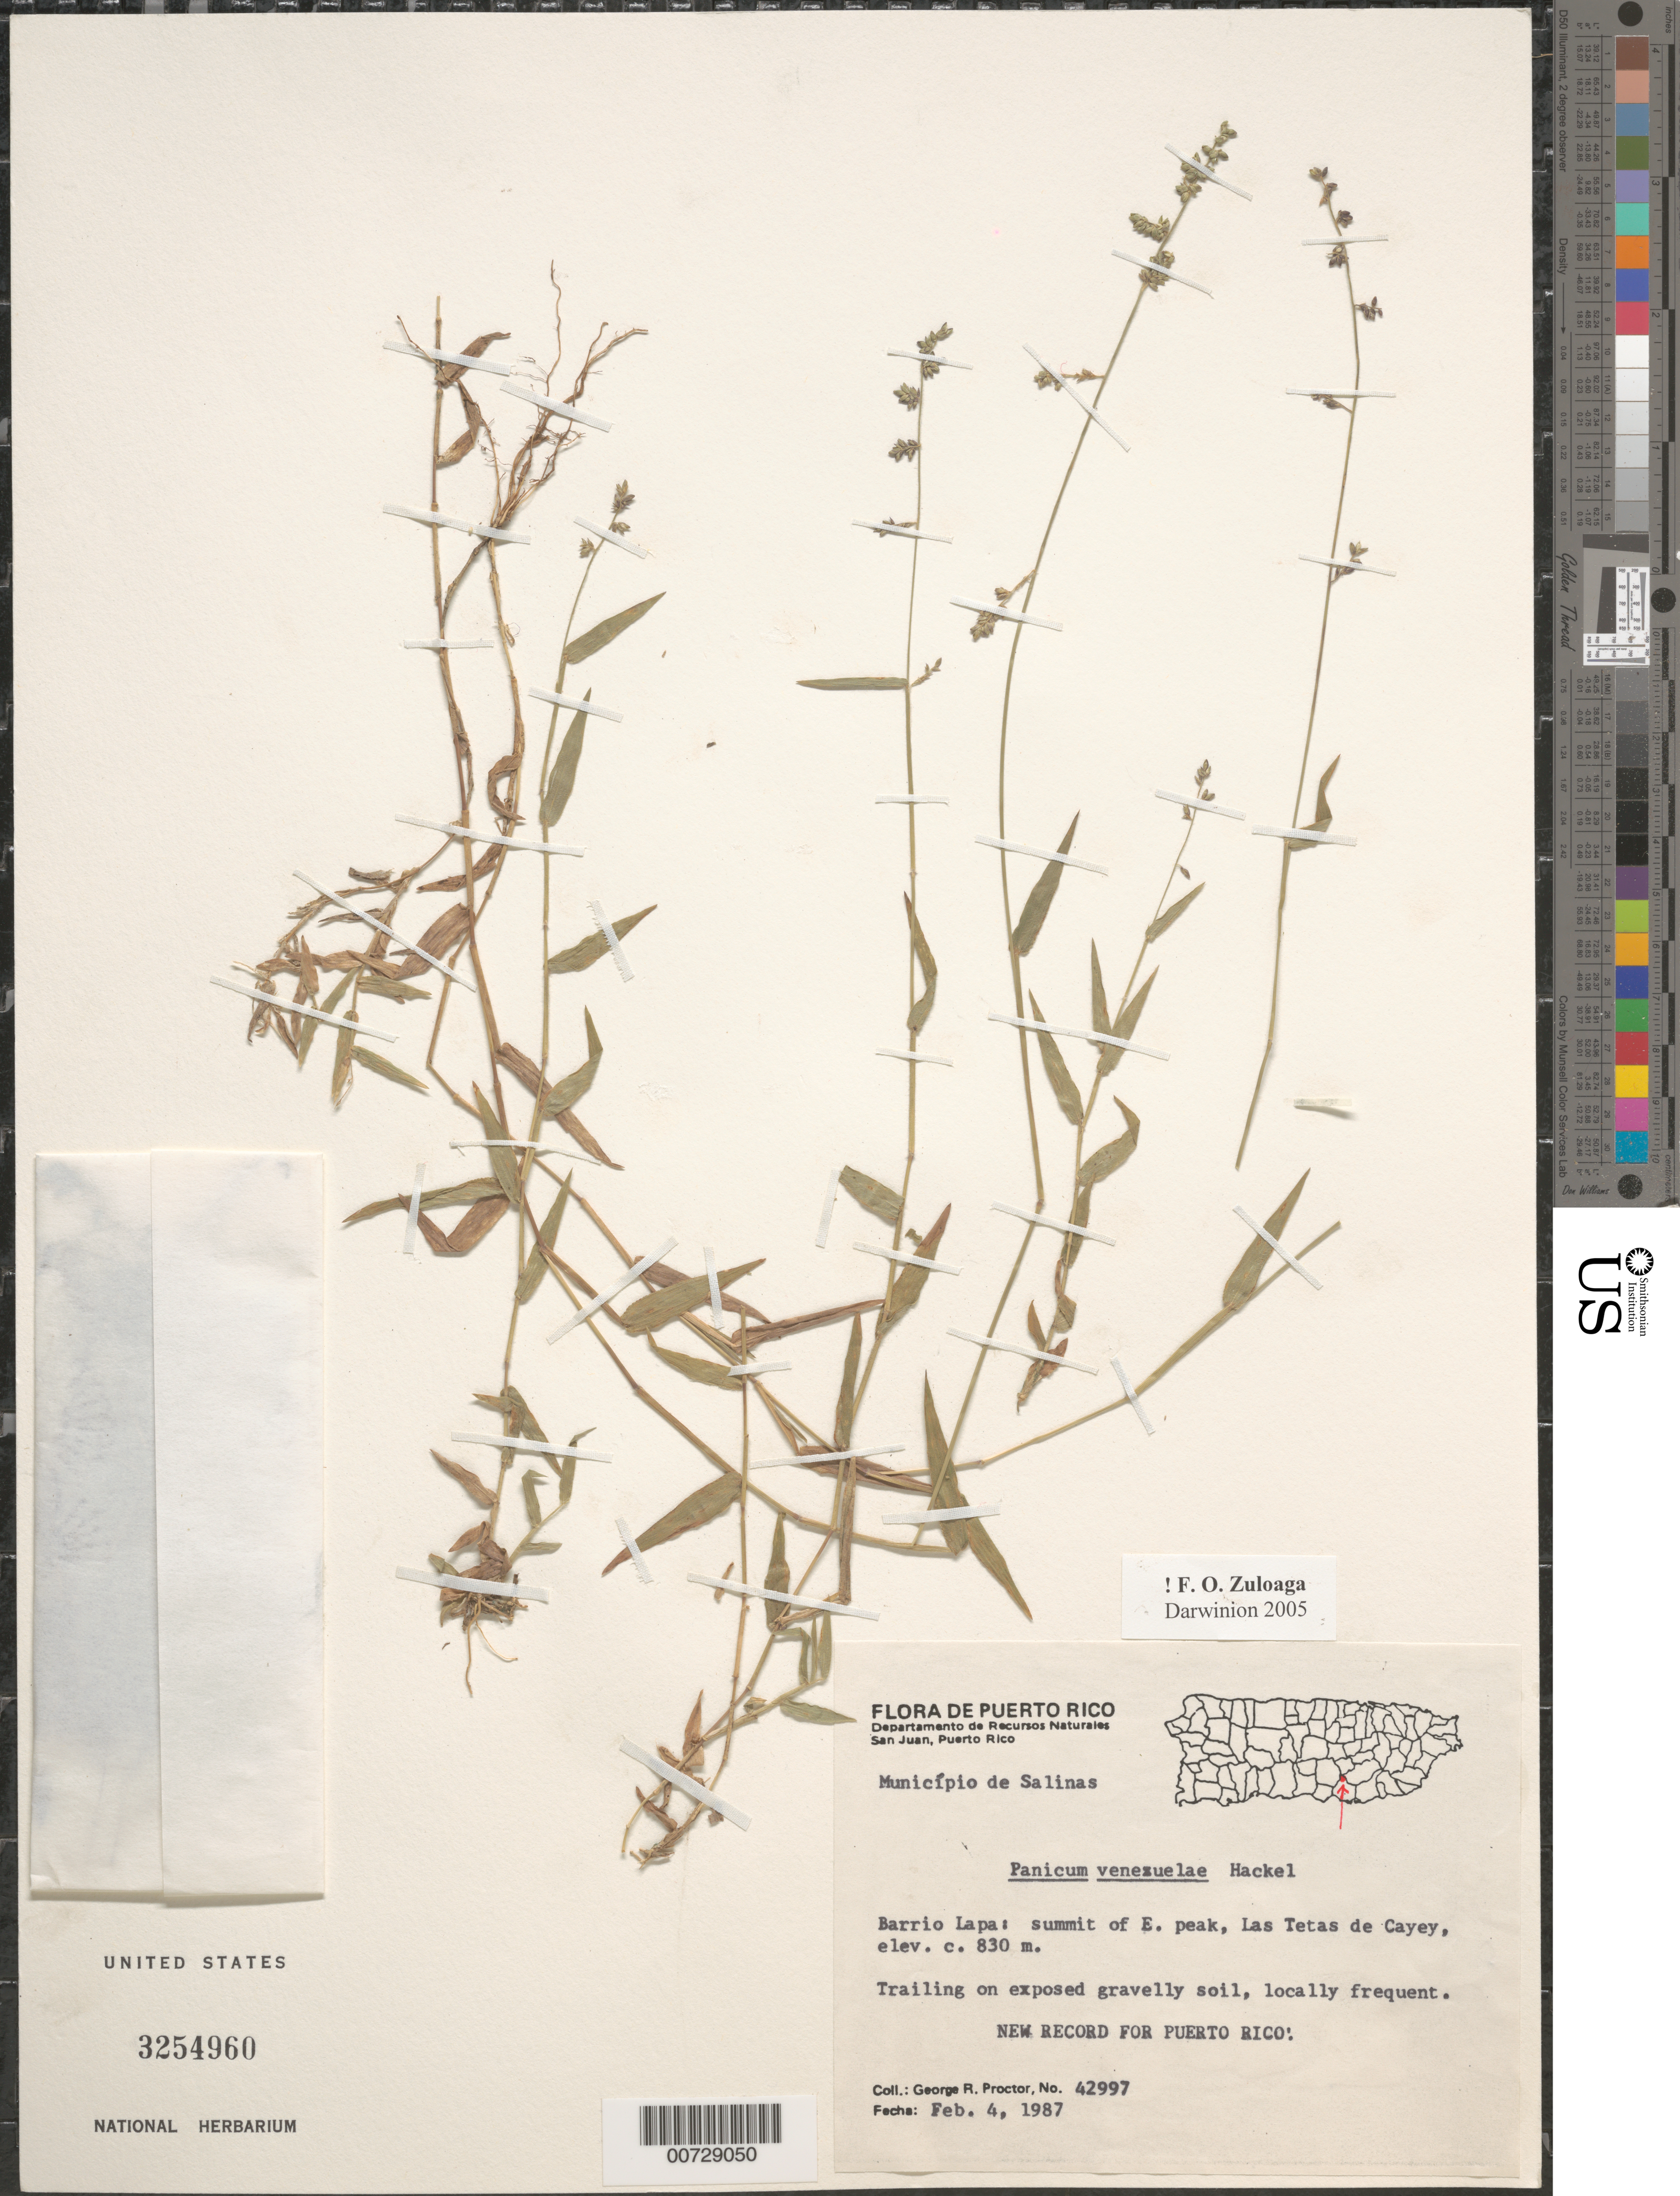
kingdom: Plantae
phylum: Tracheophyta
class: Liliopsida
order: Poales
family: Poaceae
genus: Panicum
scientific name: Panicum venezuelae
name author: Hack.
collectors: G. R. Proctor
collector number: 42997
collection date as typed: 04 Feb 1987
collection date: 1987-02-04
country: Puerto Rico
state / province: Salinas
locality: Mun. Salinas, Barrio Lapa: summit of E peak, Las Tetas de Cayey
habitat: On exposed gravelly soil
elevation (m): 830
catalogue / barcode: US 3254960